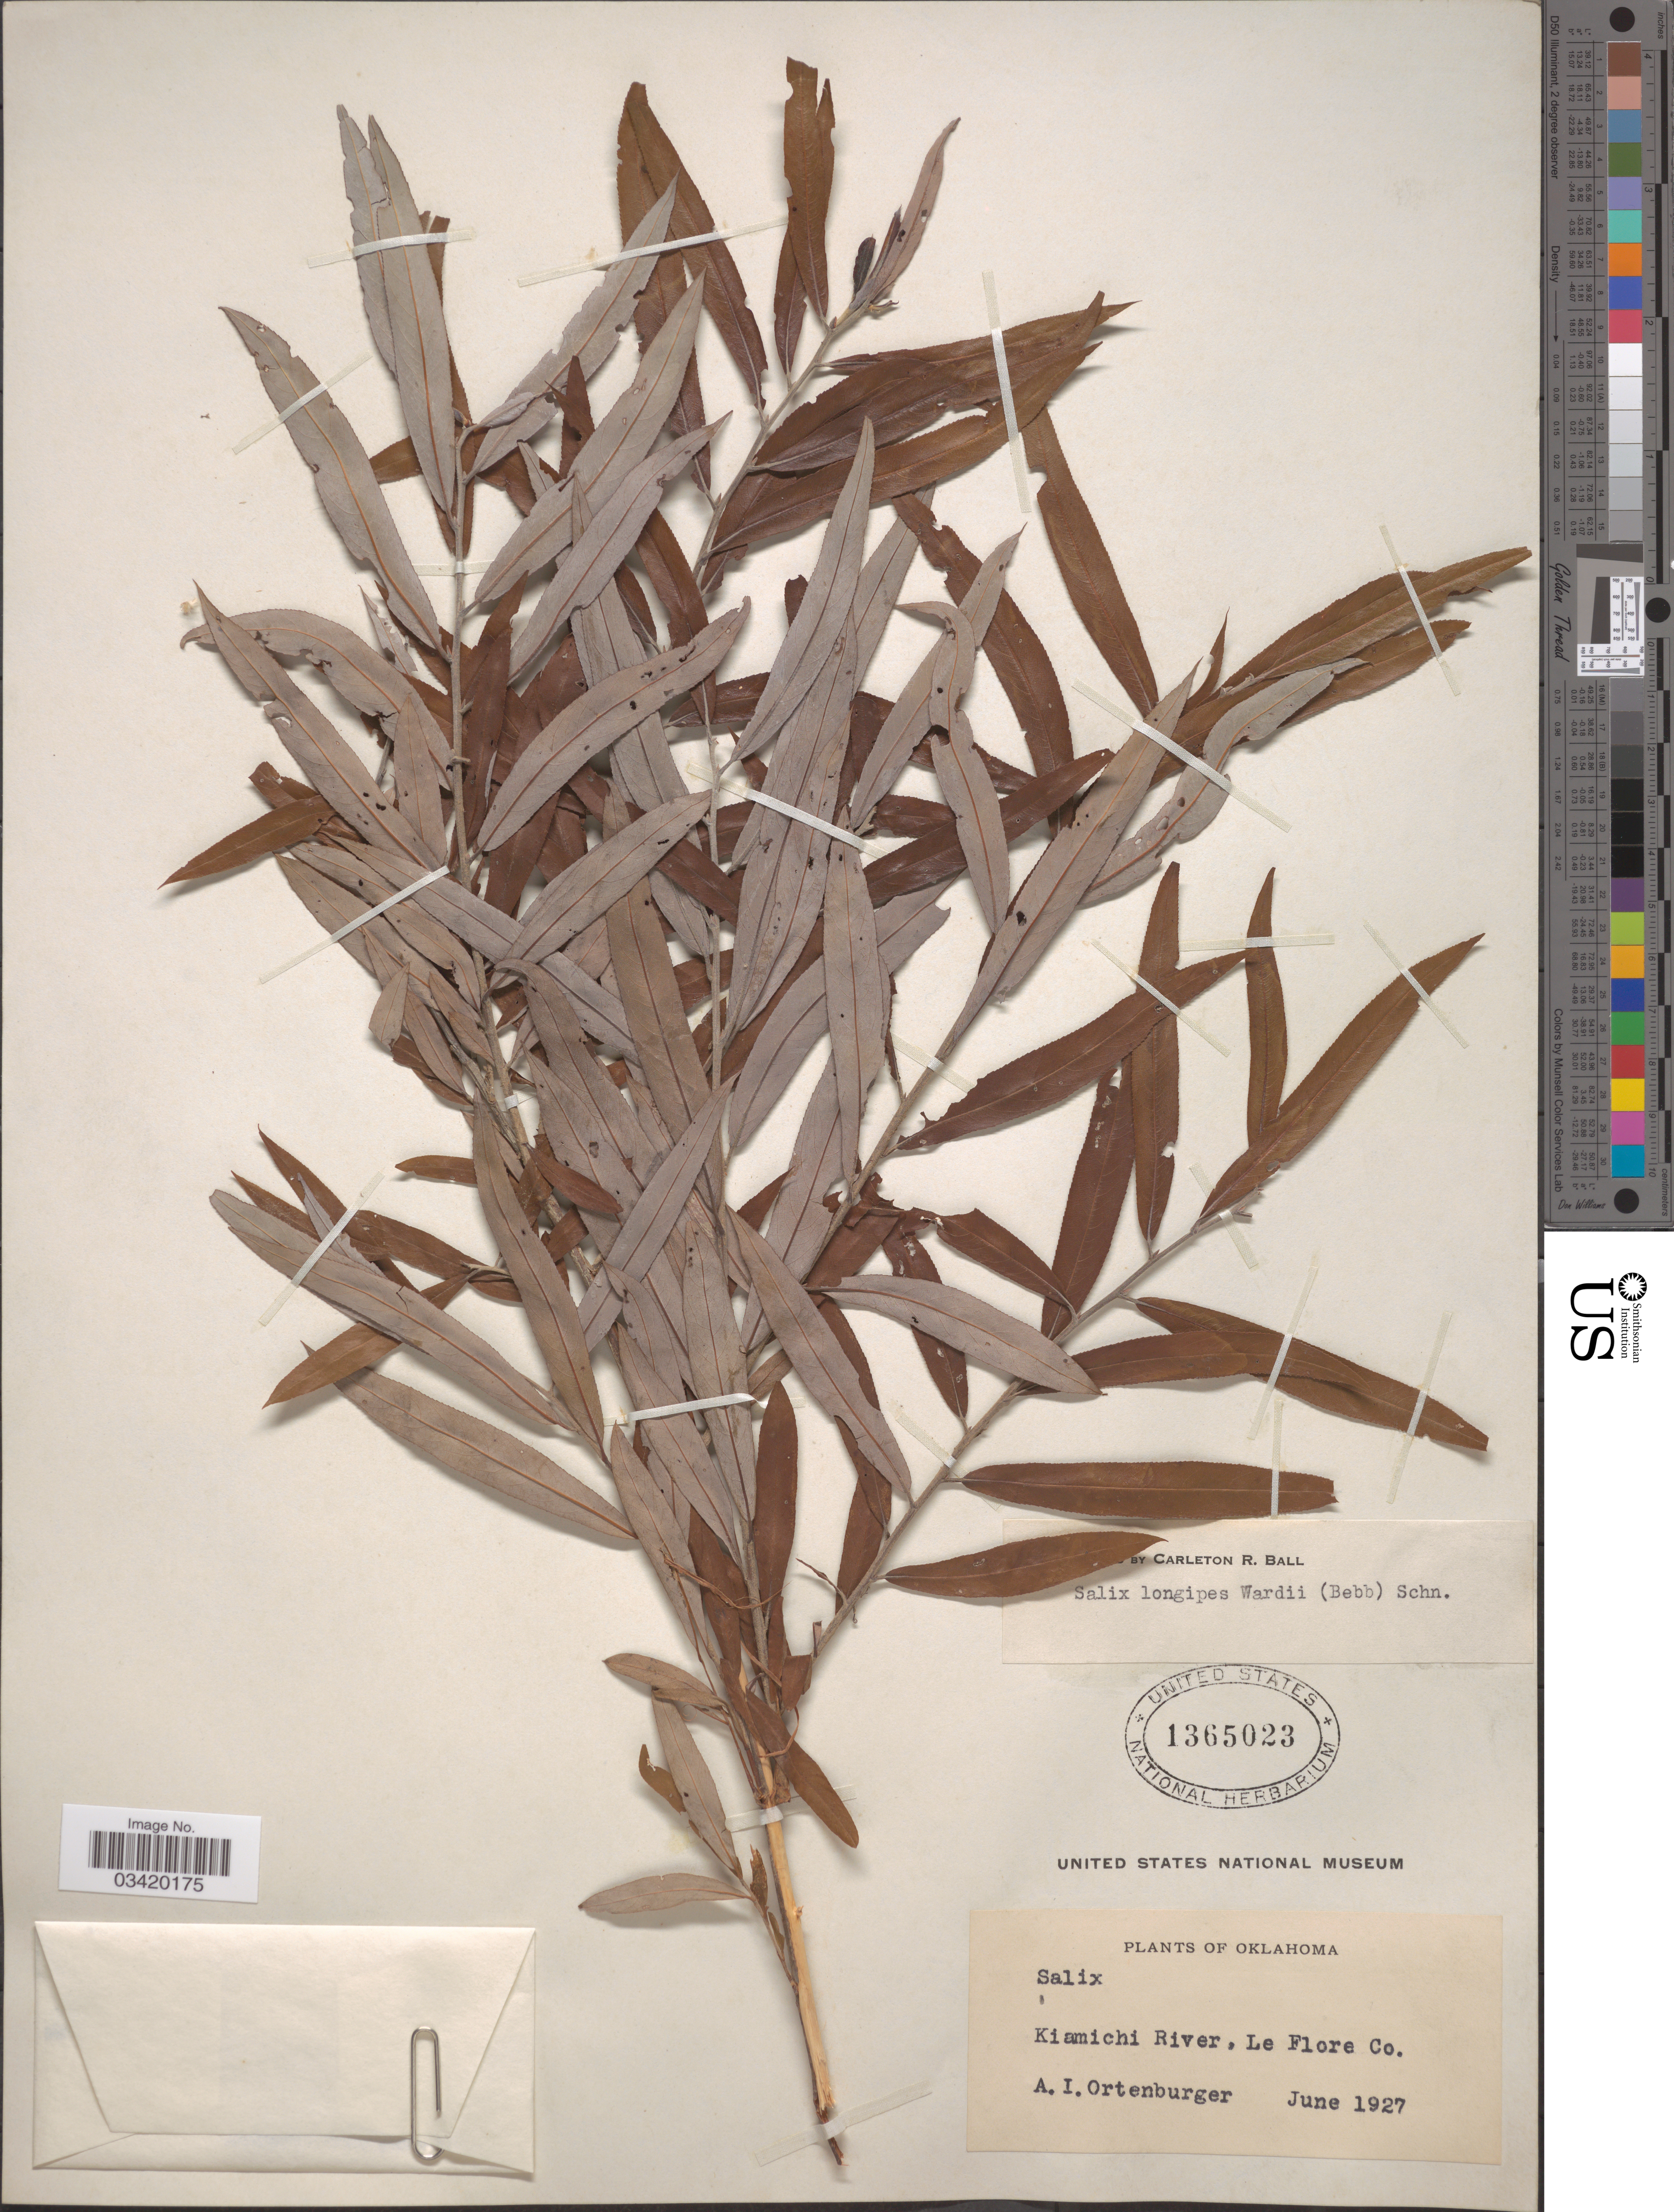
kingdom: Plantae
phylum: Tracheophyta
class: Magnoliopsida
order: Malpighiales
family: Salicaceae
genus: Salix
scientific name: Salix caroliniana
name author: Michx.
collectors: A. Ortenburger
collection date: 1927-06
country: United States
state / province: Oklahoma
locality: Kiamichi River, Le Flore Co.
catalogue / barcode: US 1365023